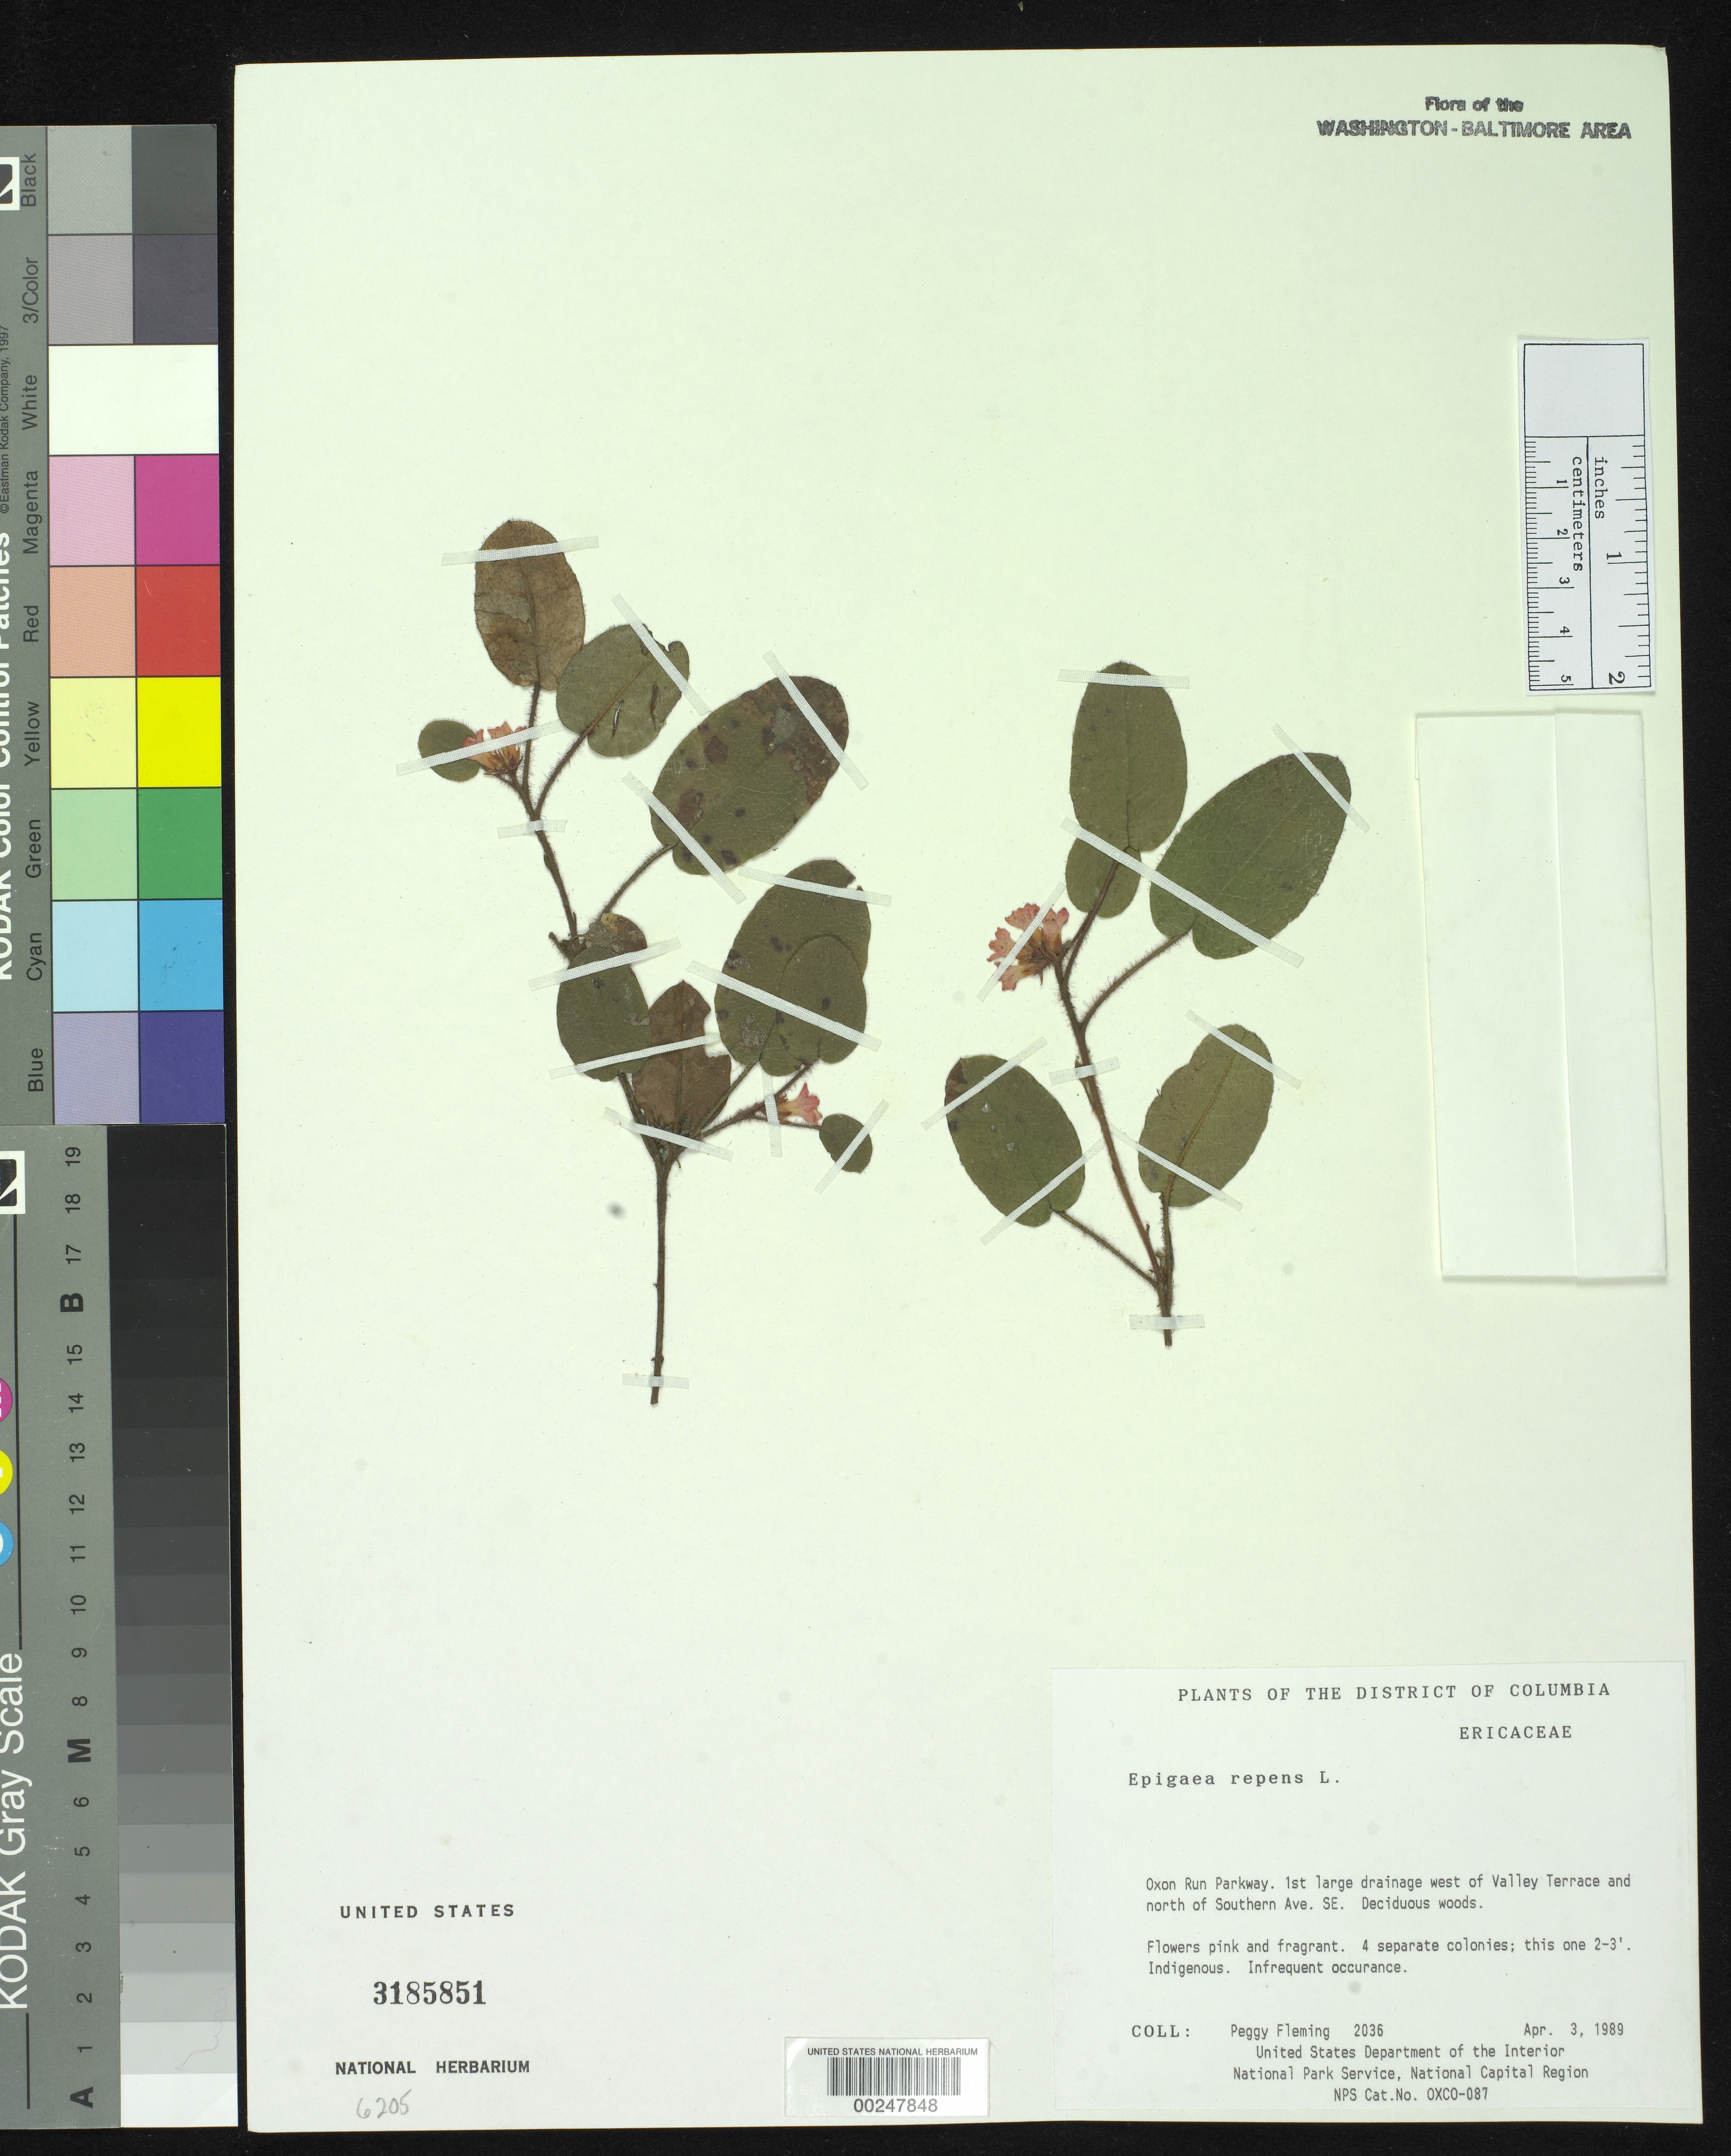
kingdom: Plantae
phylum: Tracheophyta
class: Magnoliopsida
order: Ericales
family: Ericaceae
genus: Epigaea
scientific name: Epigaea repens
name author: L.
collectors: P. Fleming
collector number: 2036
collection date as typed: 03 Apr 1989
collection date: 1989-04-03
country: United States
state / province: District of Columbia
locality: Oxon Run Parkway, W of Valley Terrace and N of Southern Ave, SE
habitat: Deciduous woods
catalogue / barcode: US 3185851